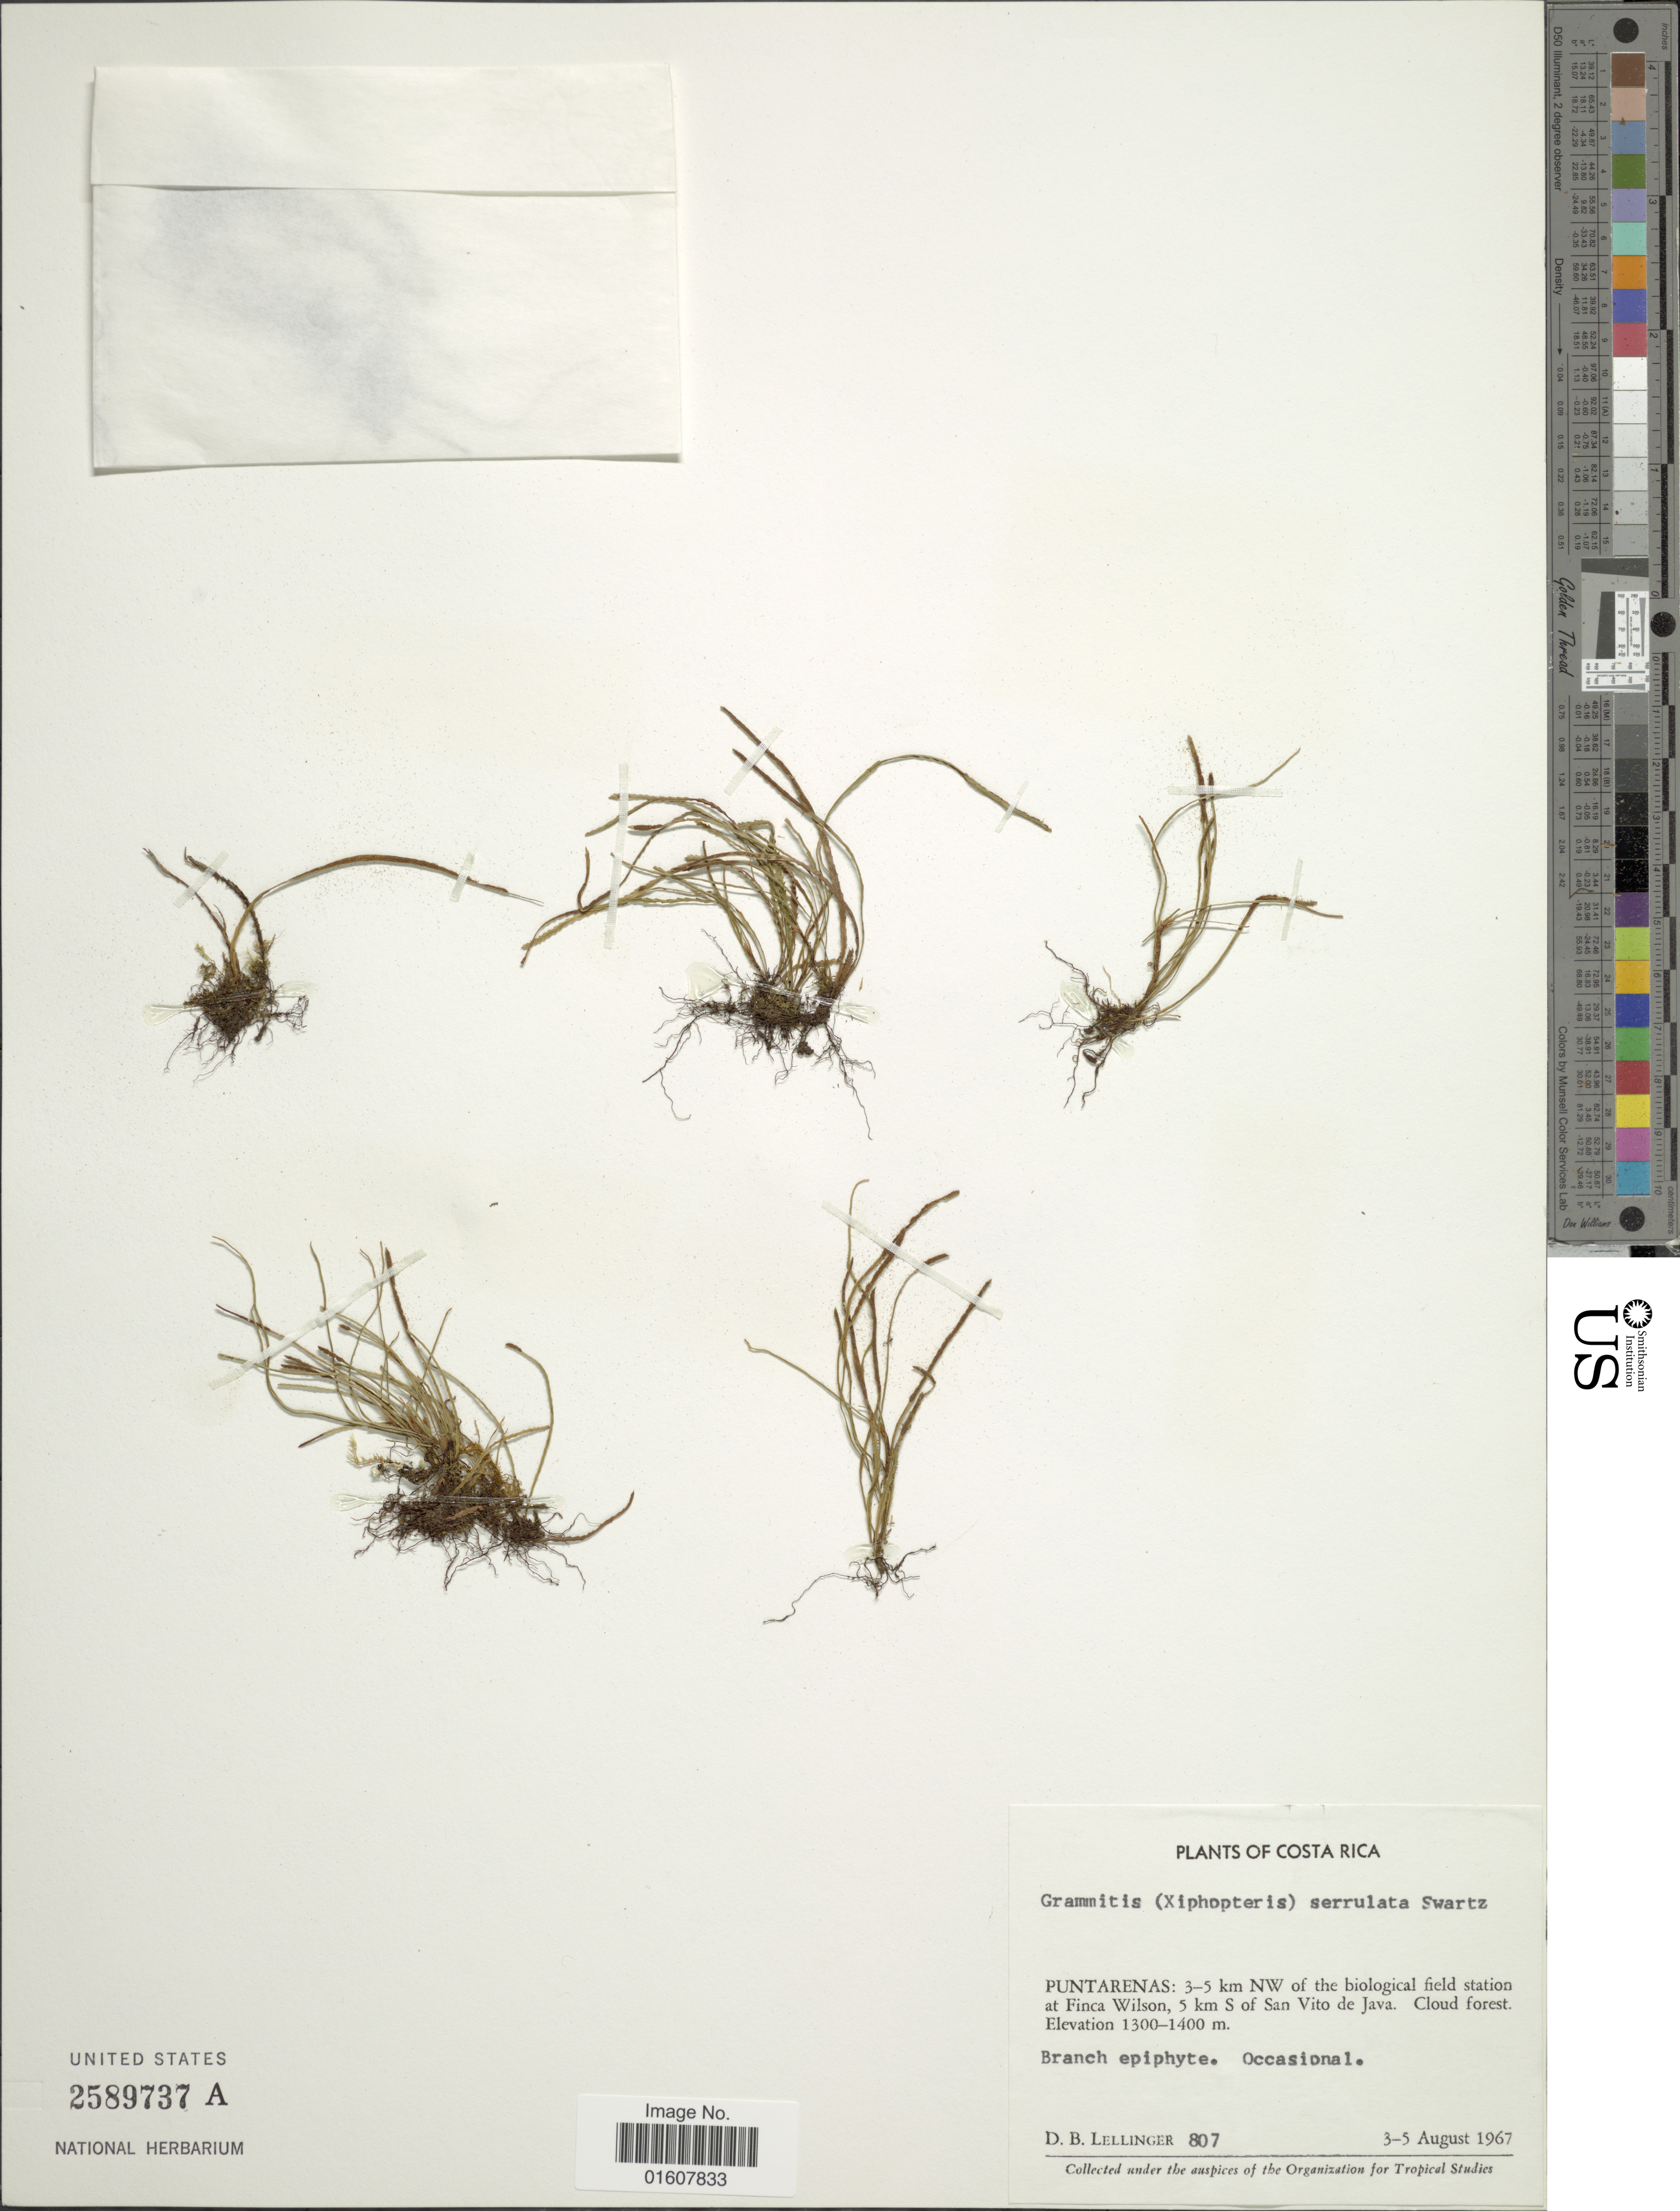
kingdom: Plantae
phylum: Tracheophyta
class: Polypodiopsida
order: Polypodiales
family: Polypodiaceae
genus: Cochlidium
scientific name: Cochlidium serrulatum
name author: (Sw.) L.E. Bishop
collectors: D. B. Lellinger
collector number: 807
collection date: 1967-08-03/1967-08-05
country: Costa Rica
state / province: Puntarenas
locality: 3-5 km NW of the biological field station at Finca Wilson, 5 km S of San Vito de Java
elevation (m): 1300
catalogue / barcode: US 2589737A